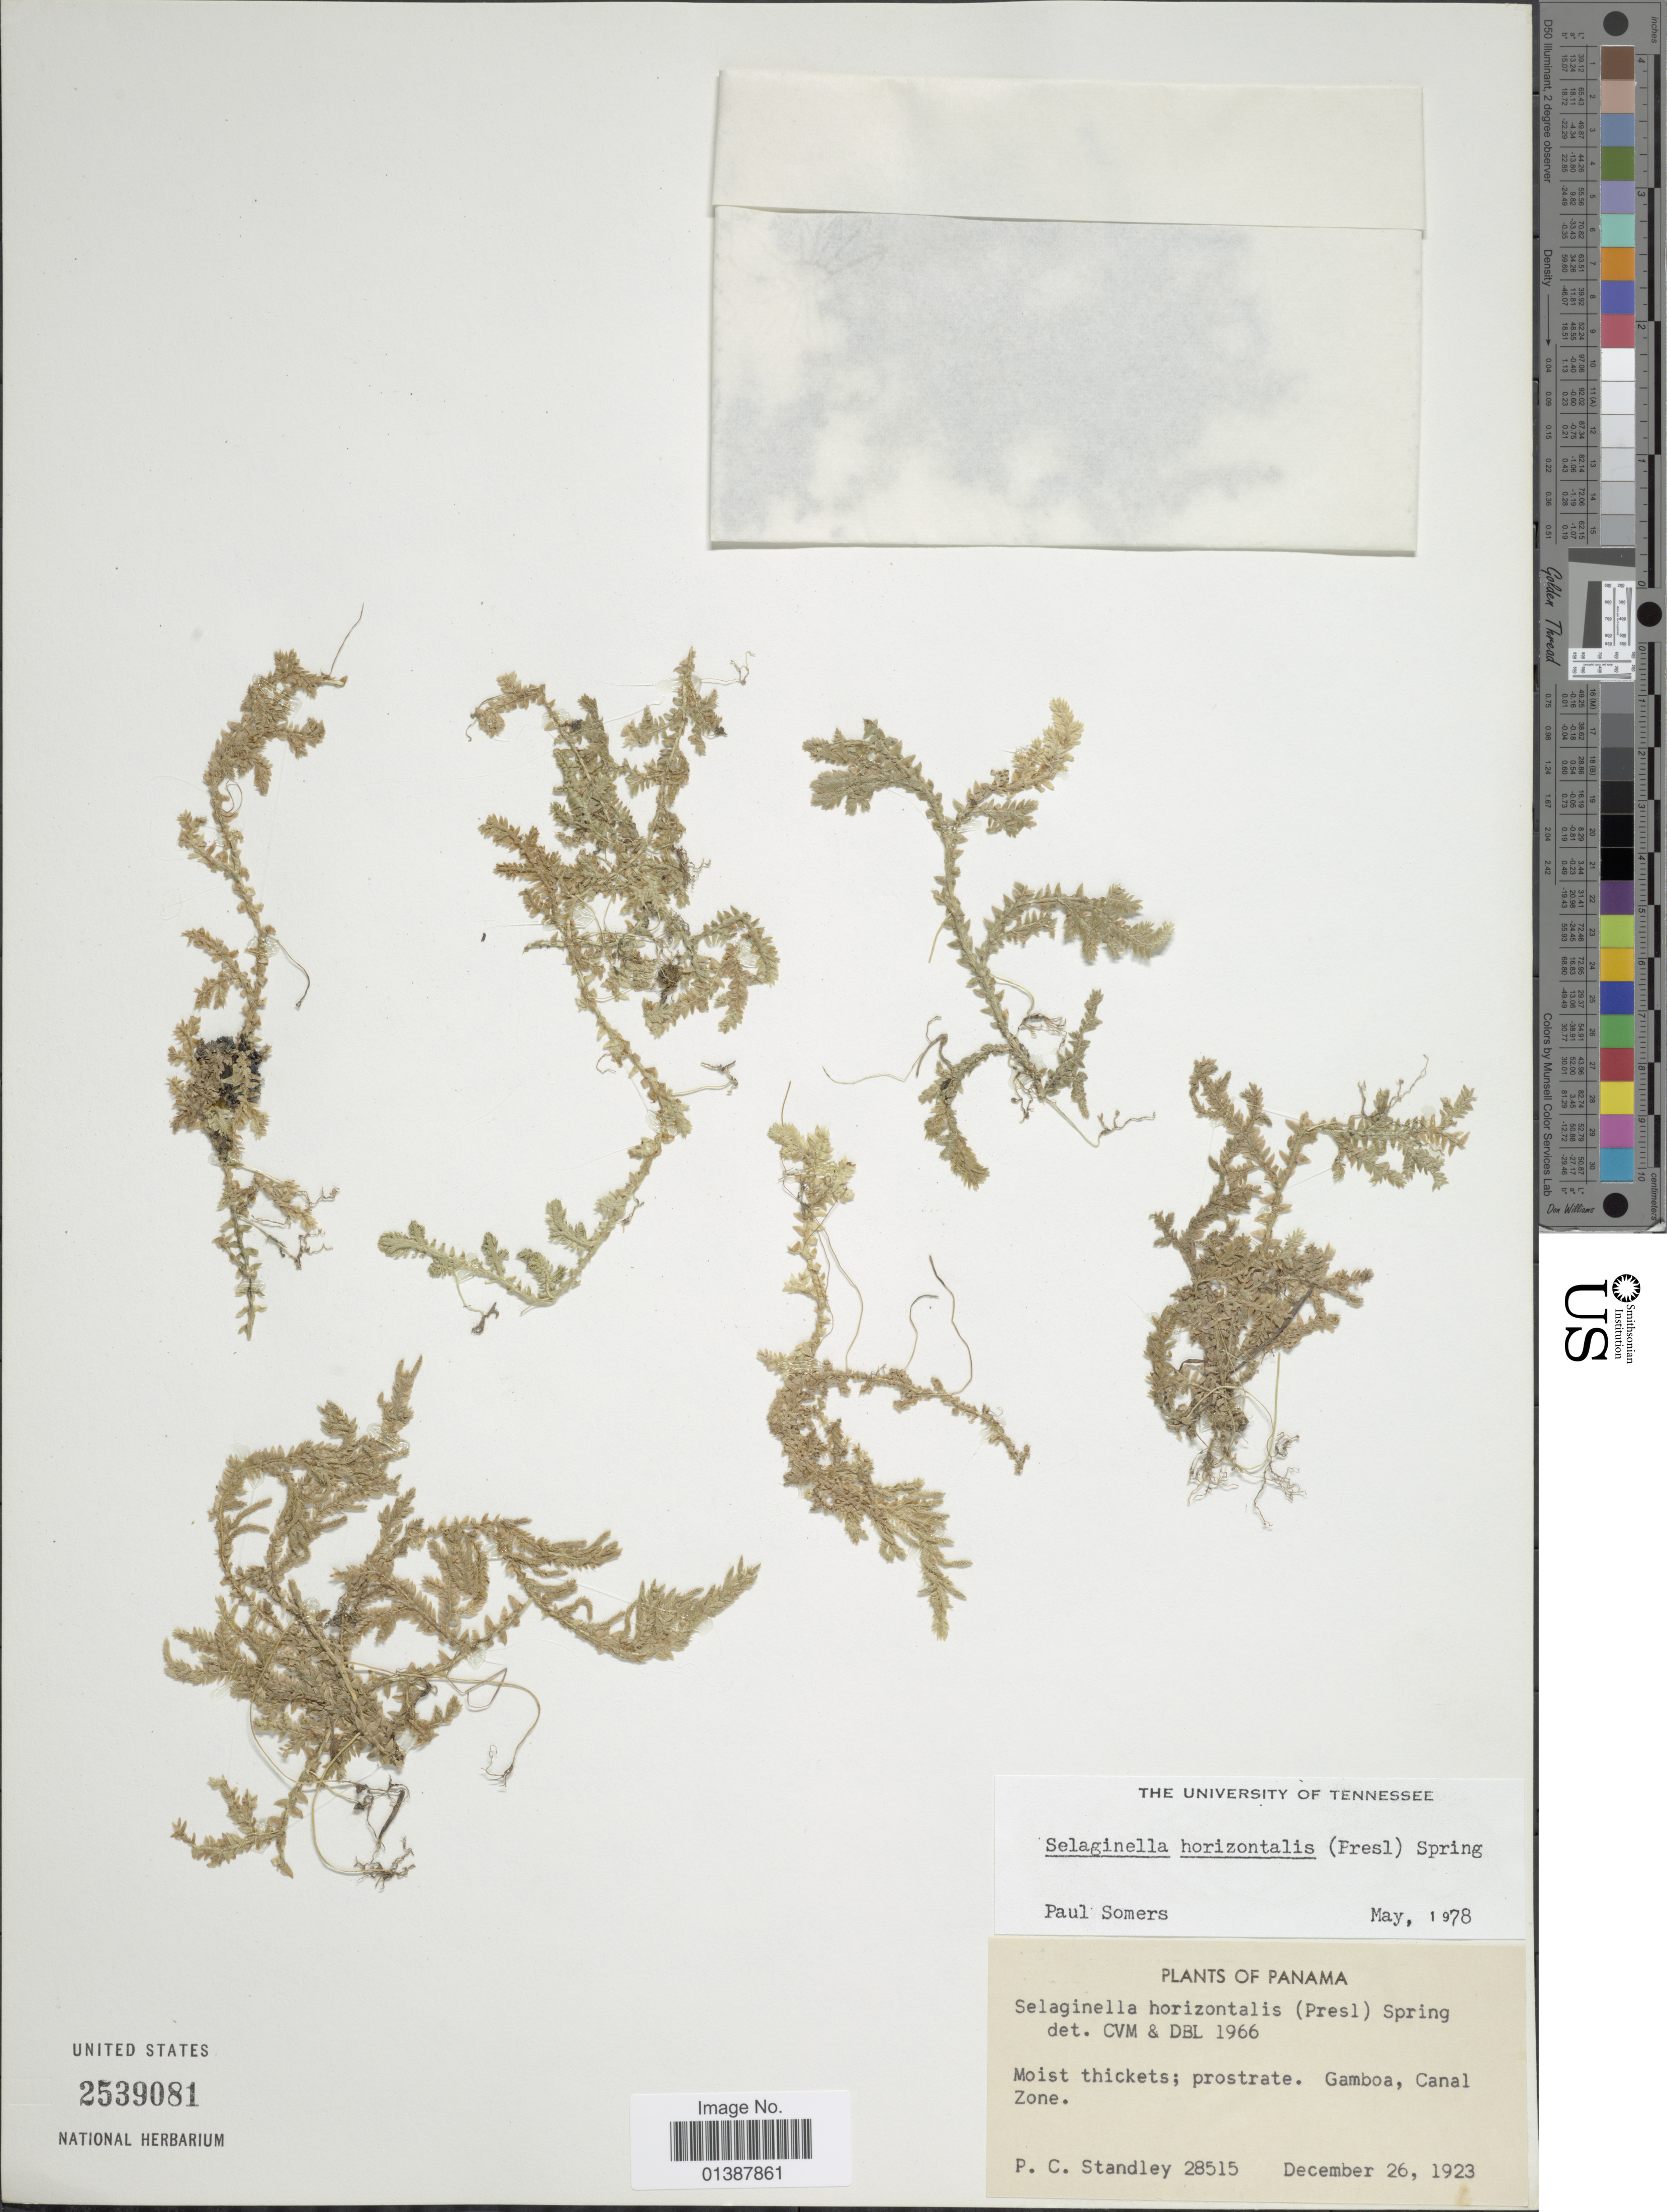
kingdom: Plantae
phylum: Tracheophyta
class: Lycopodiopsida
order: Selaginellales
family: Selaginellaceae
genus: Selaginella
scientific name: Selaginella horizontalis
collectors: P. C. Standley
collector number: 28515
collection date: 1923-12-26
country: Panama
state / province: Colón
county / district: Canal Zone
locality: Gamboa, Canal Zone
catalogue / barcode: US 2539081